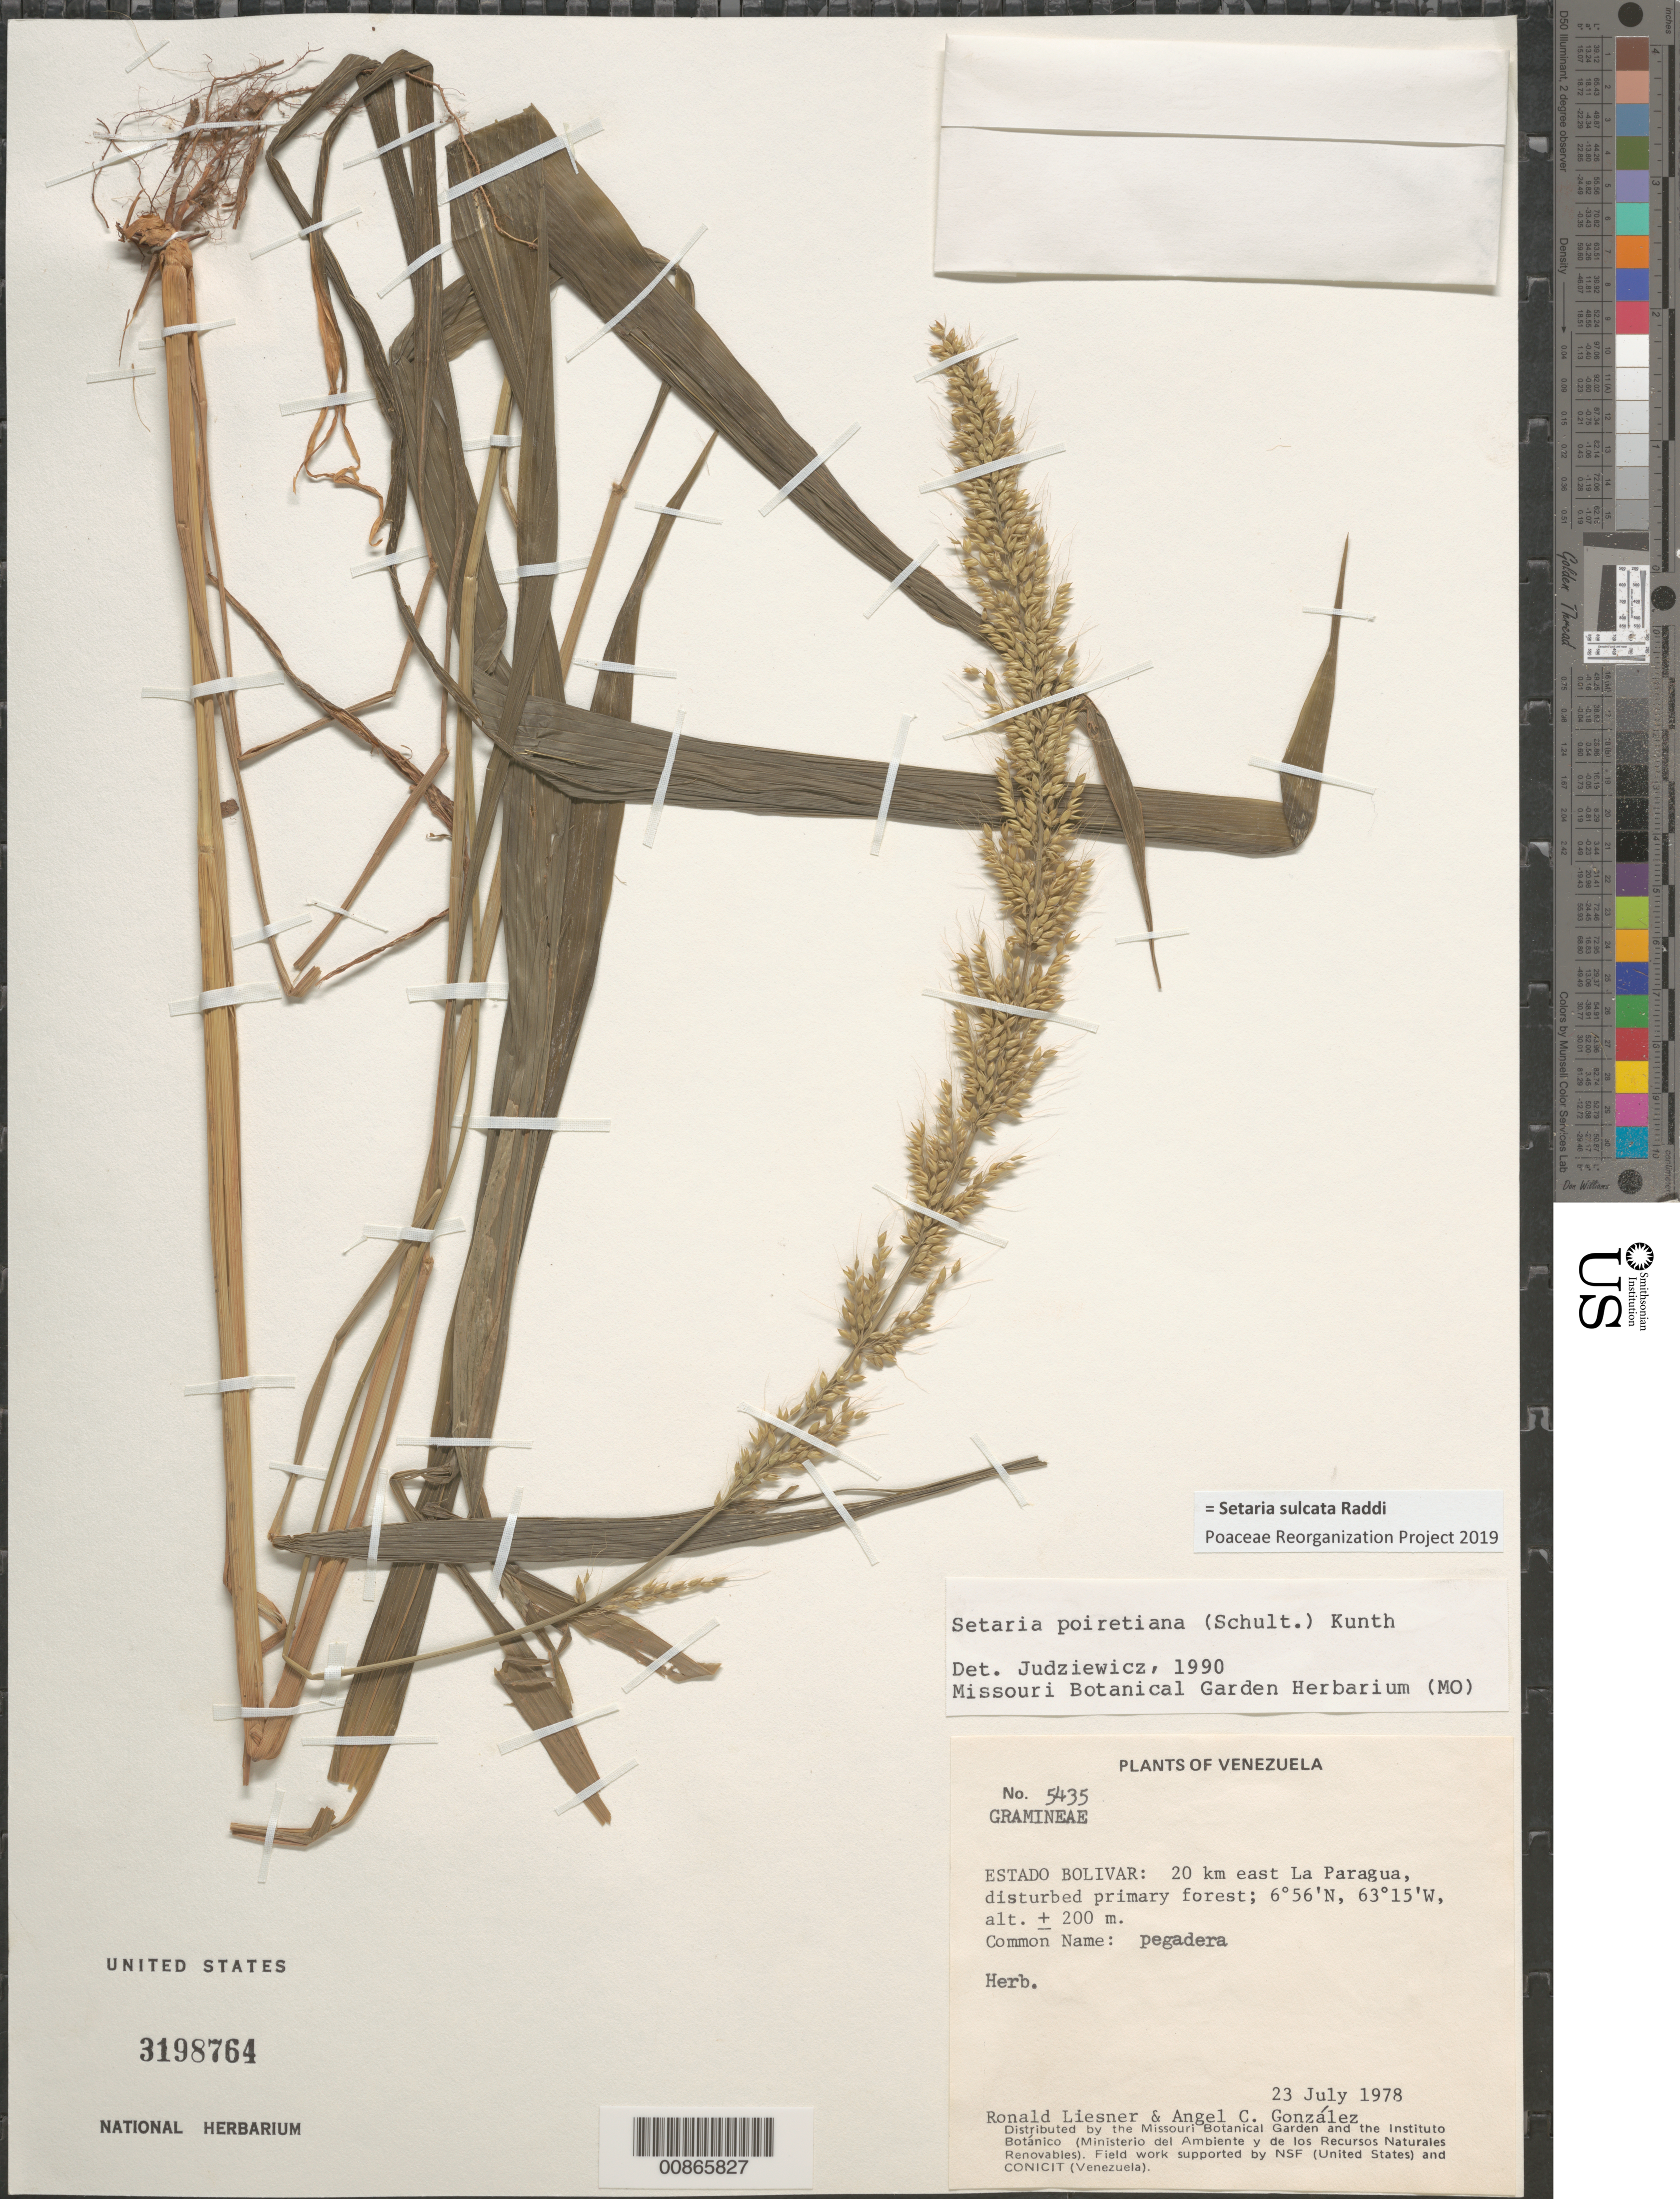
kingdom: Plantae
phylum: Tracheophyta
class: Liliopsida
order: Poales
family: Poaceae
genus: Setaria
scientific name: Setaria sulcata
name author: Raddi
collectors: R. L. Liesner & A. C. González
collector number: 5435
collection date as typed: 23-Jul-78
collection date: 1978-07-23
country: Venezuela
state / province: Bolívar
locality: La Paragua, 20 km E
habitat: Disturbed primary forest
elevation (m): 200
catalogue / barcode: US 3198764